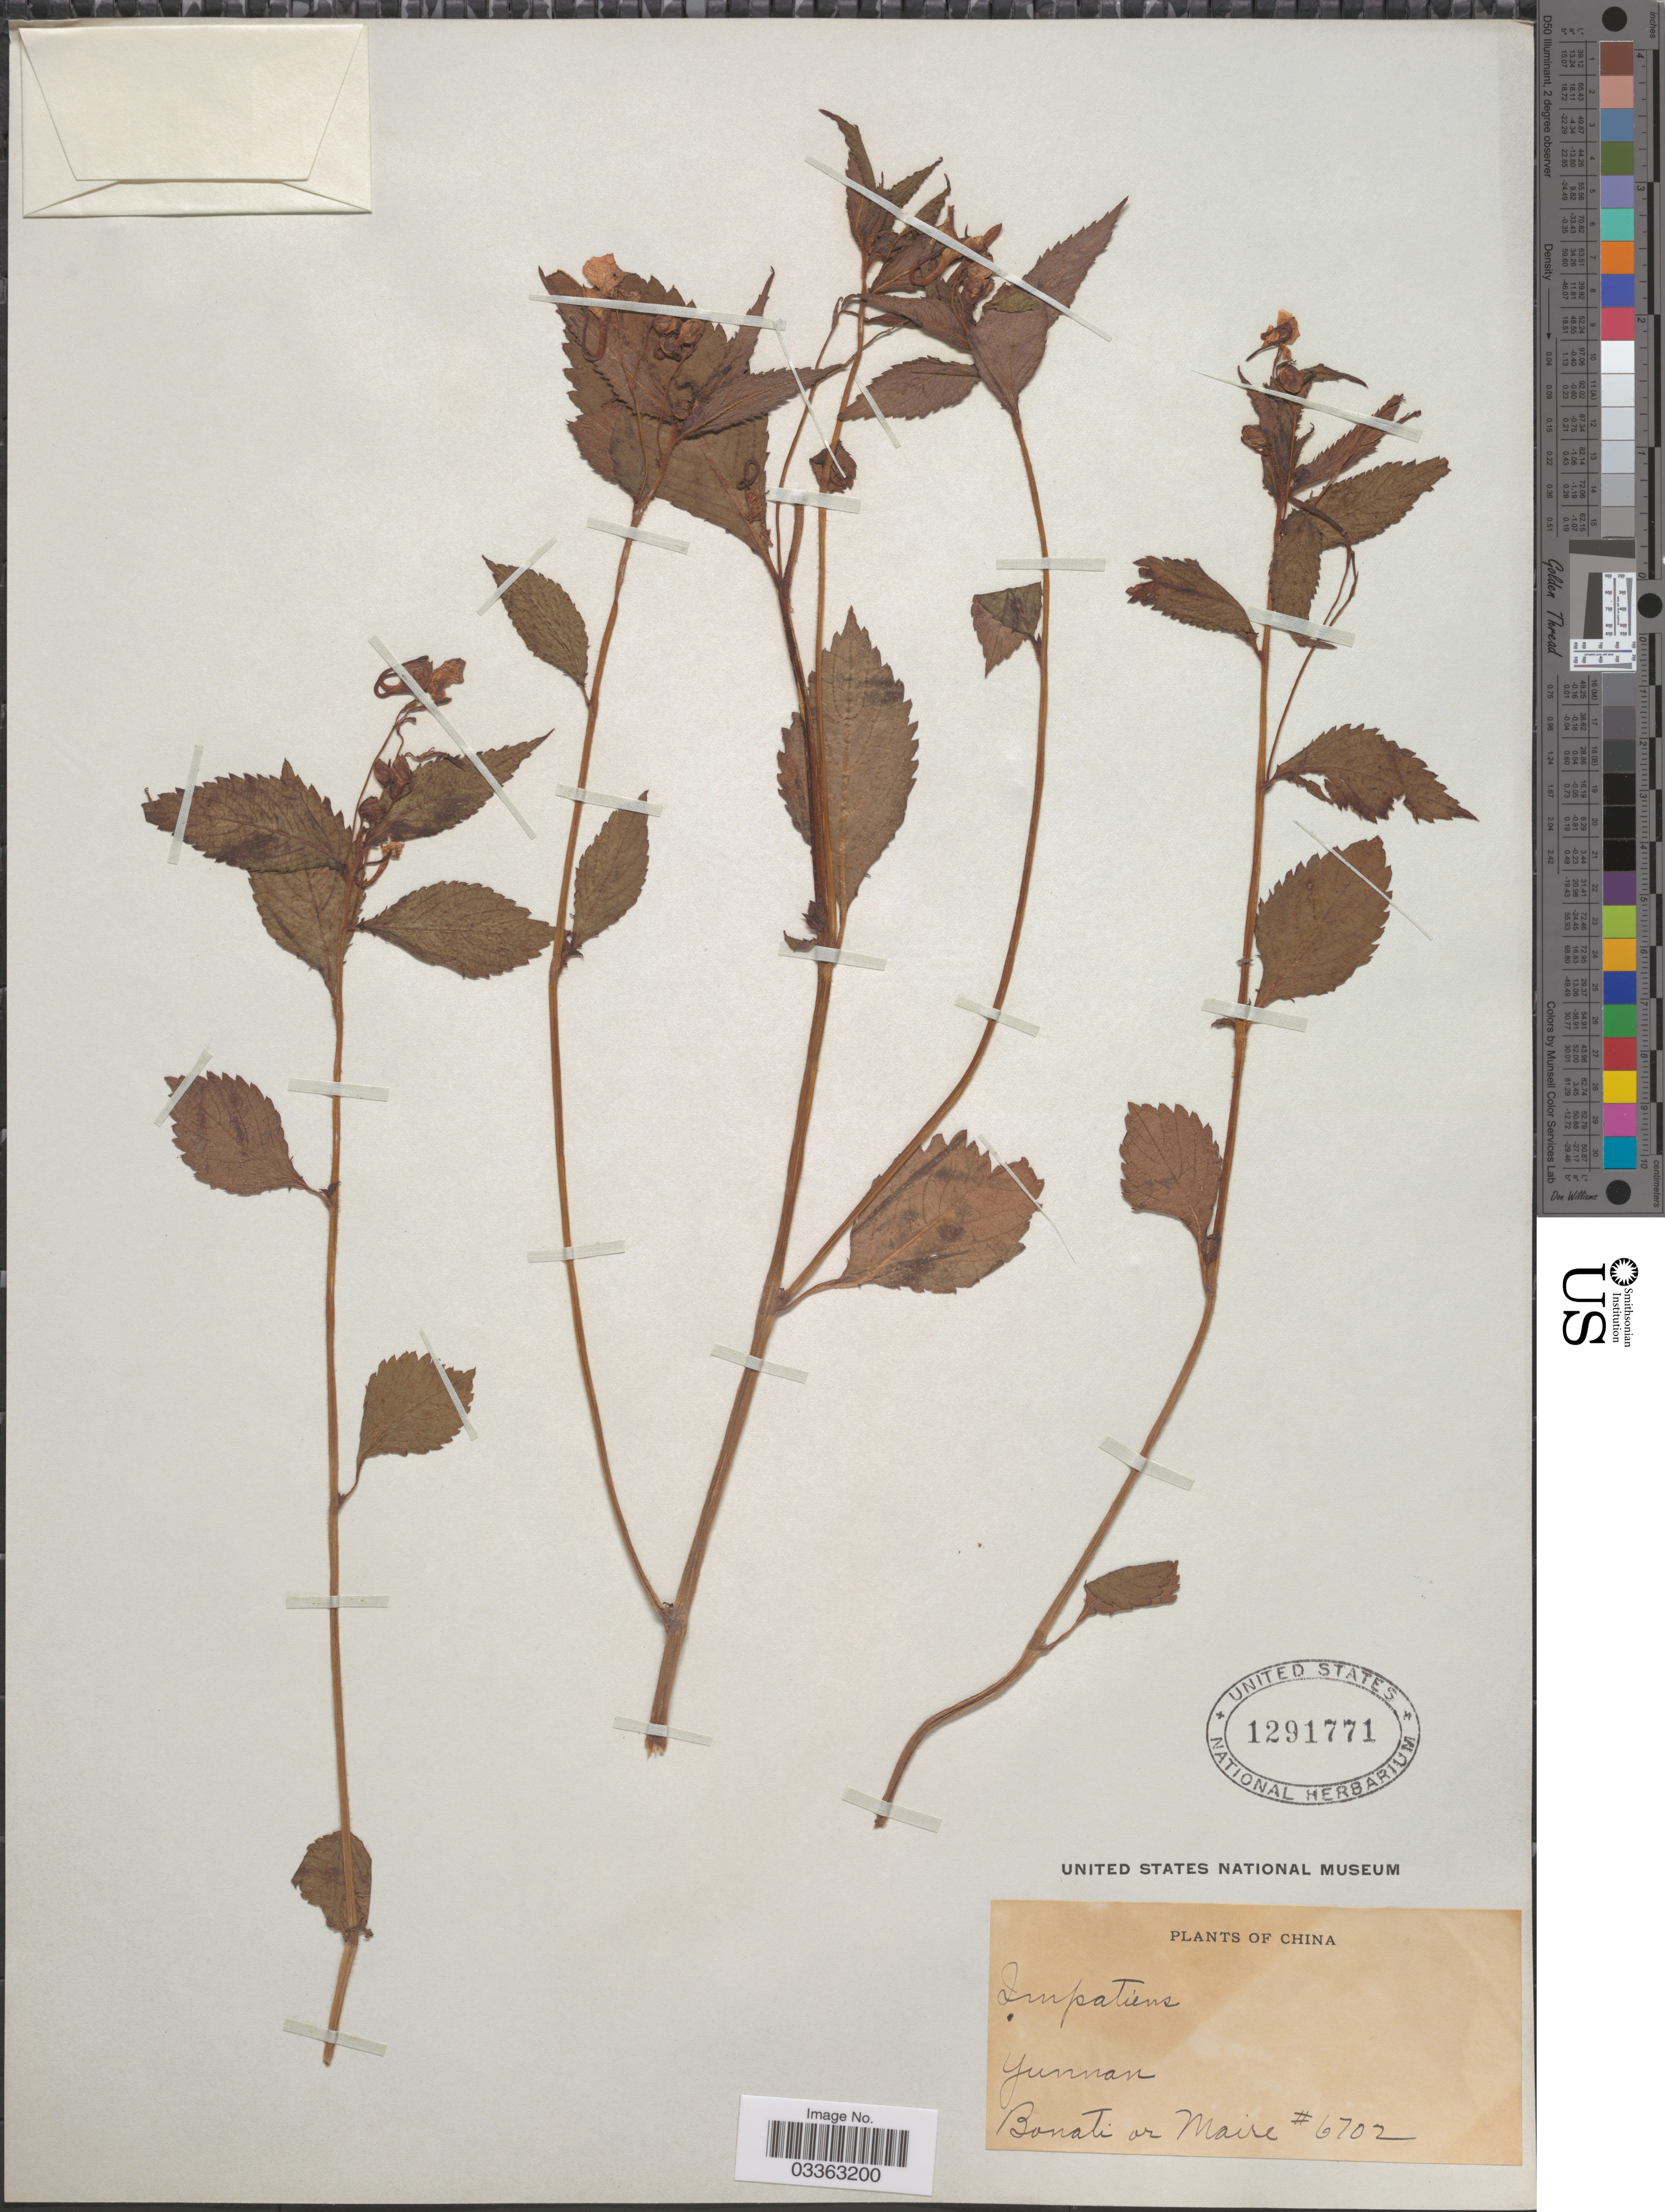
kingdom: Plantae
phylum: Tracheophyta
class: Magnoliopsida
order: Ericales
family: Balsaminaceae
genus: Impatiens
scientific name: Impatiens sp.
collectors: -. Bonati & Maire, --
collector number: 6702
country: China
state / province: Yunnan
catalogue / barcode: US 1291771